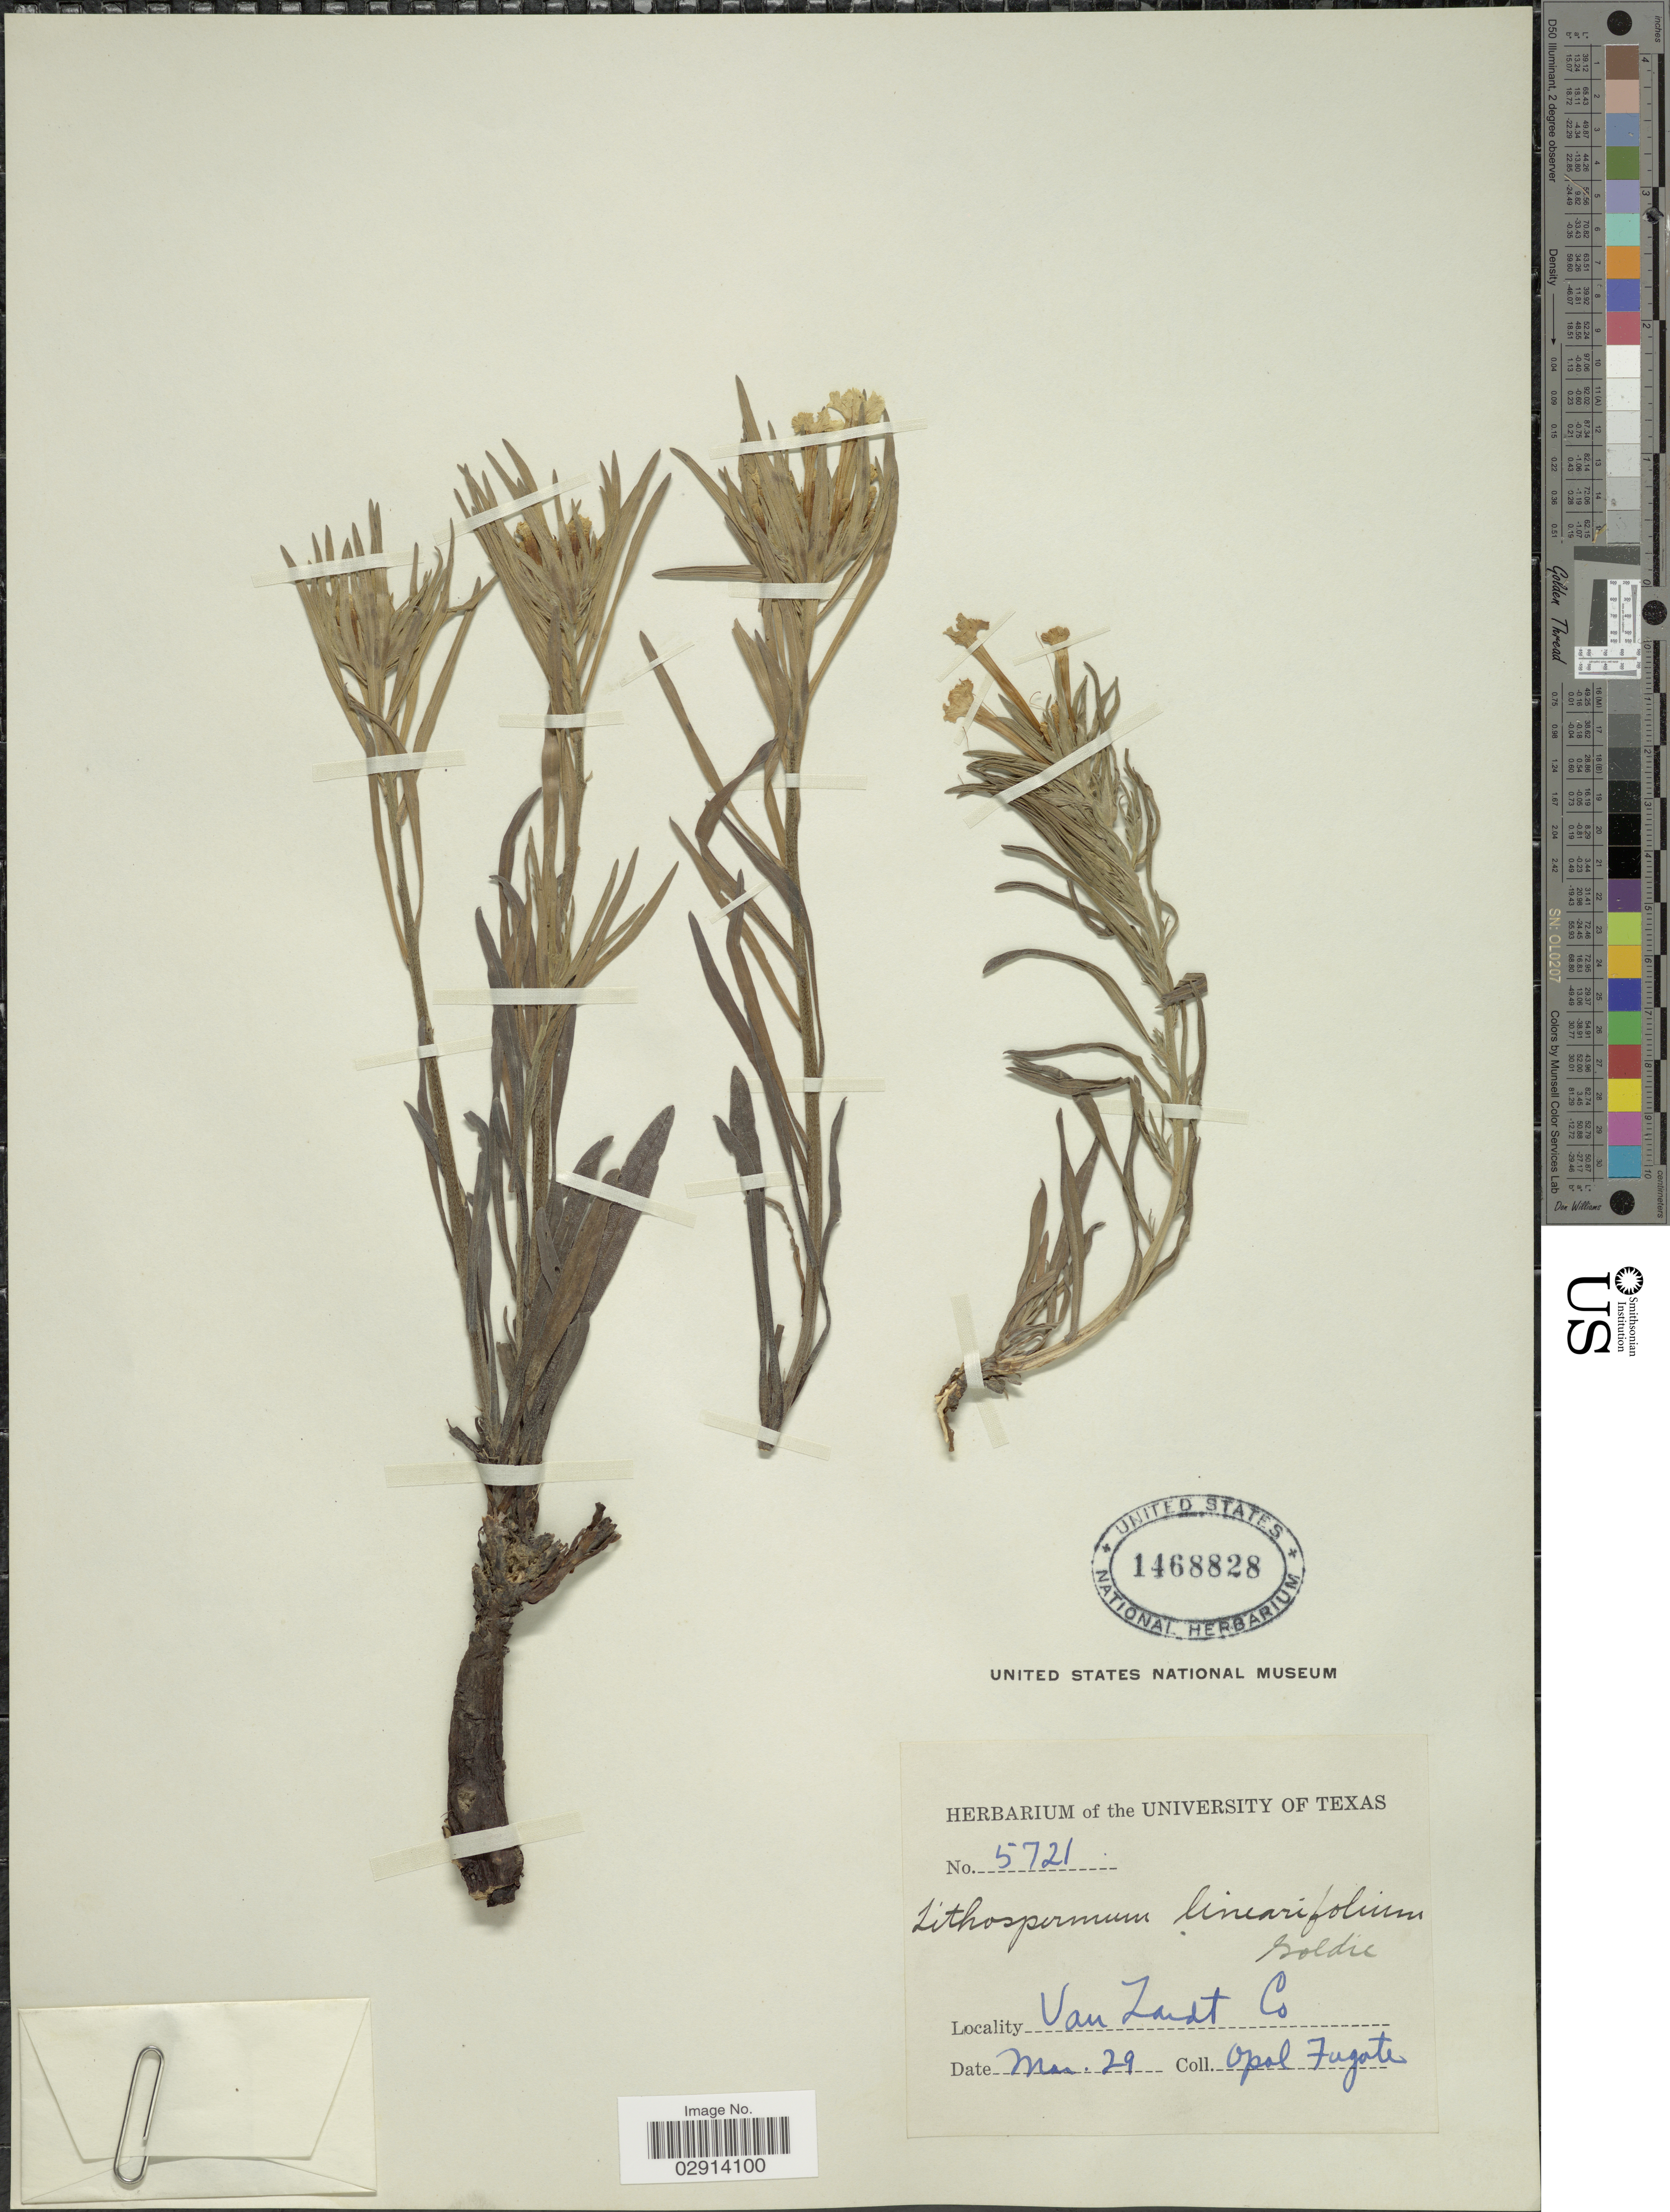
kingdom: Plantae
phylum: Tracheophyta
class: Magnoliopsida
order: Boraginales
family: Boraginaceae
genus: Lithospermum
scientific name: Lithospermum incisum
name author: Lehm.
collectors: O. Fugate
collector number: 5721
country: United States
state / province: Texas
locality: Van Zandt Co.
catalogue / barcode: US 1468828